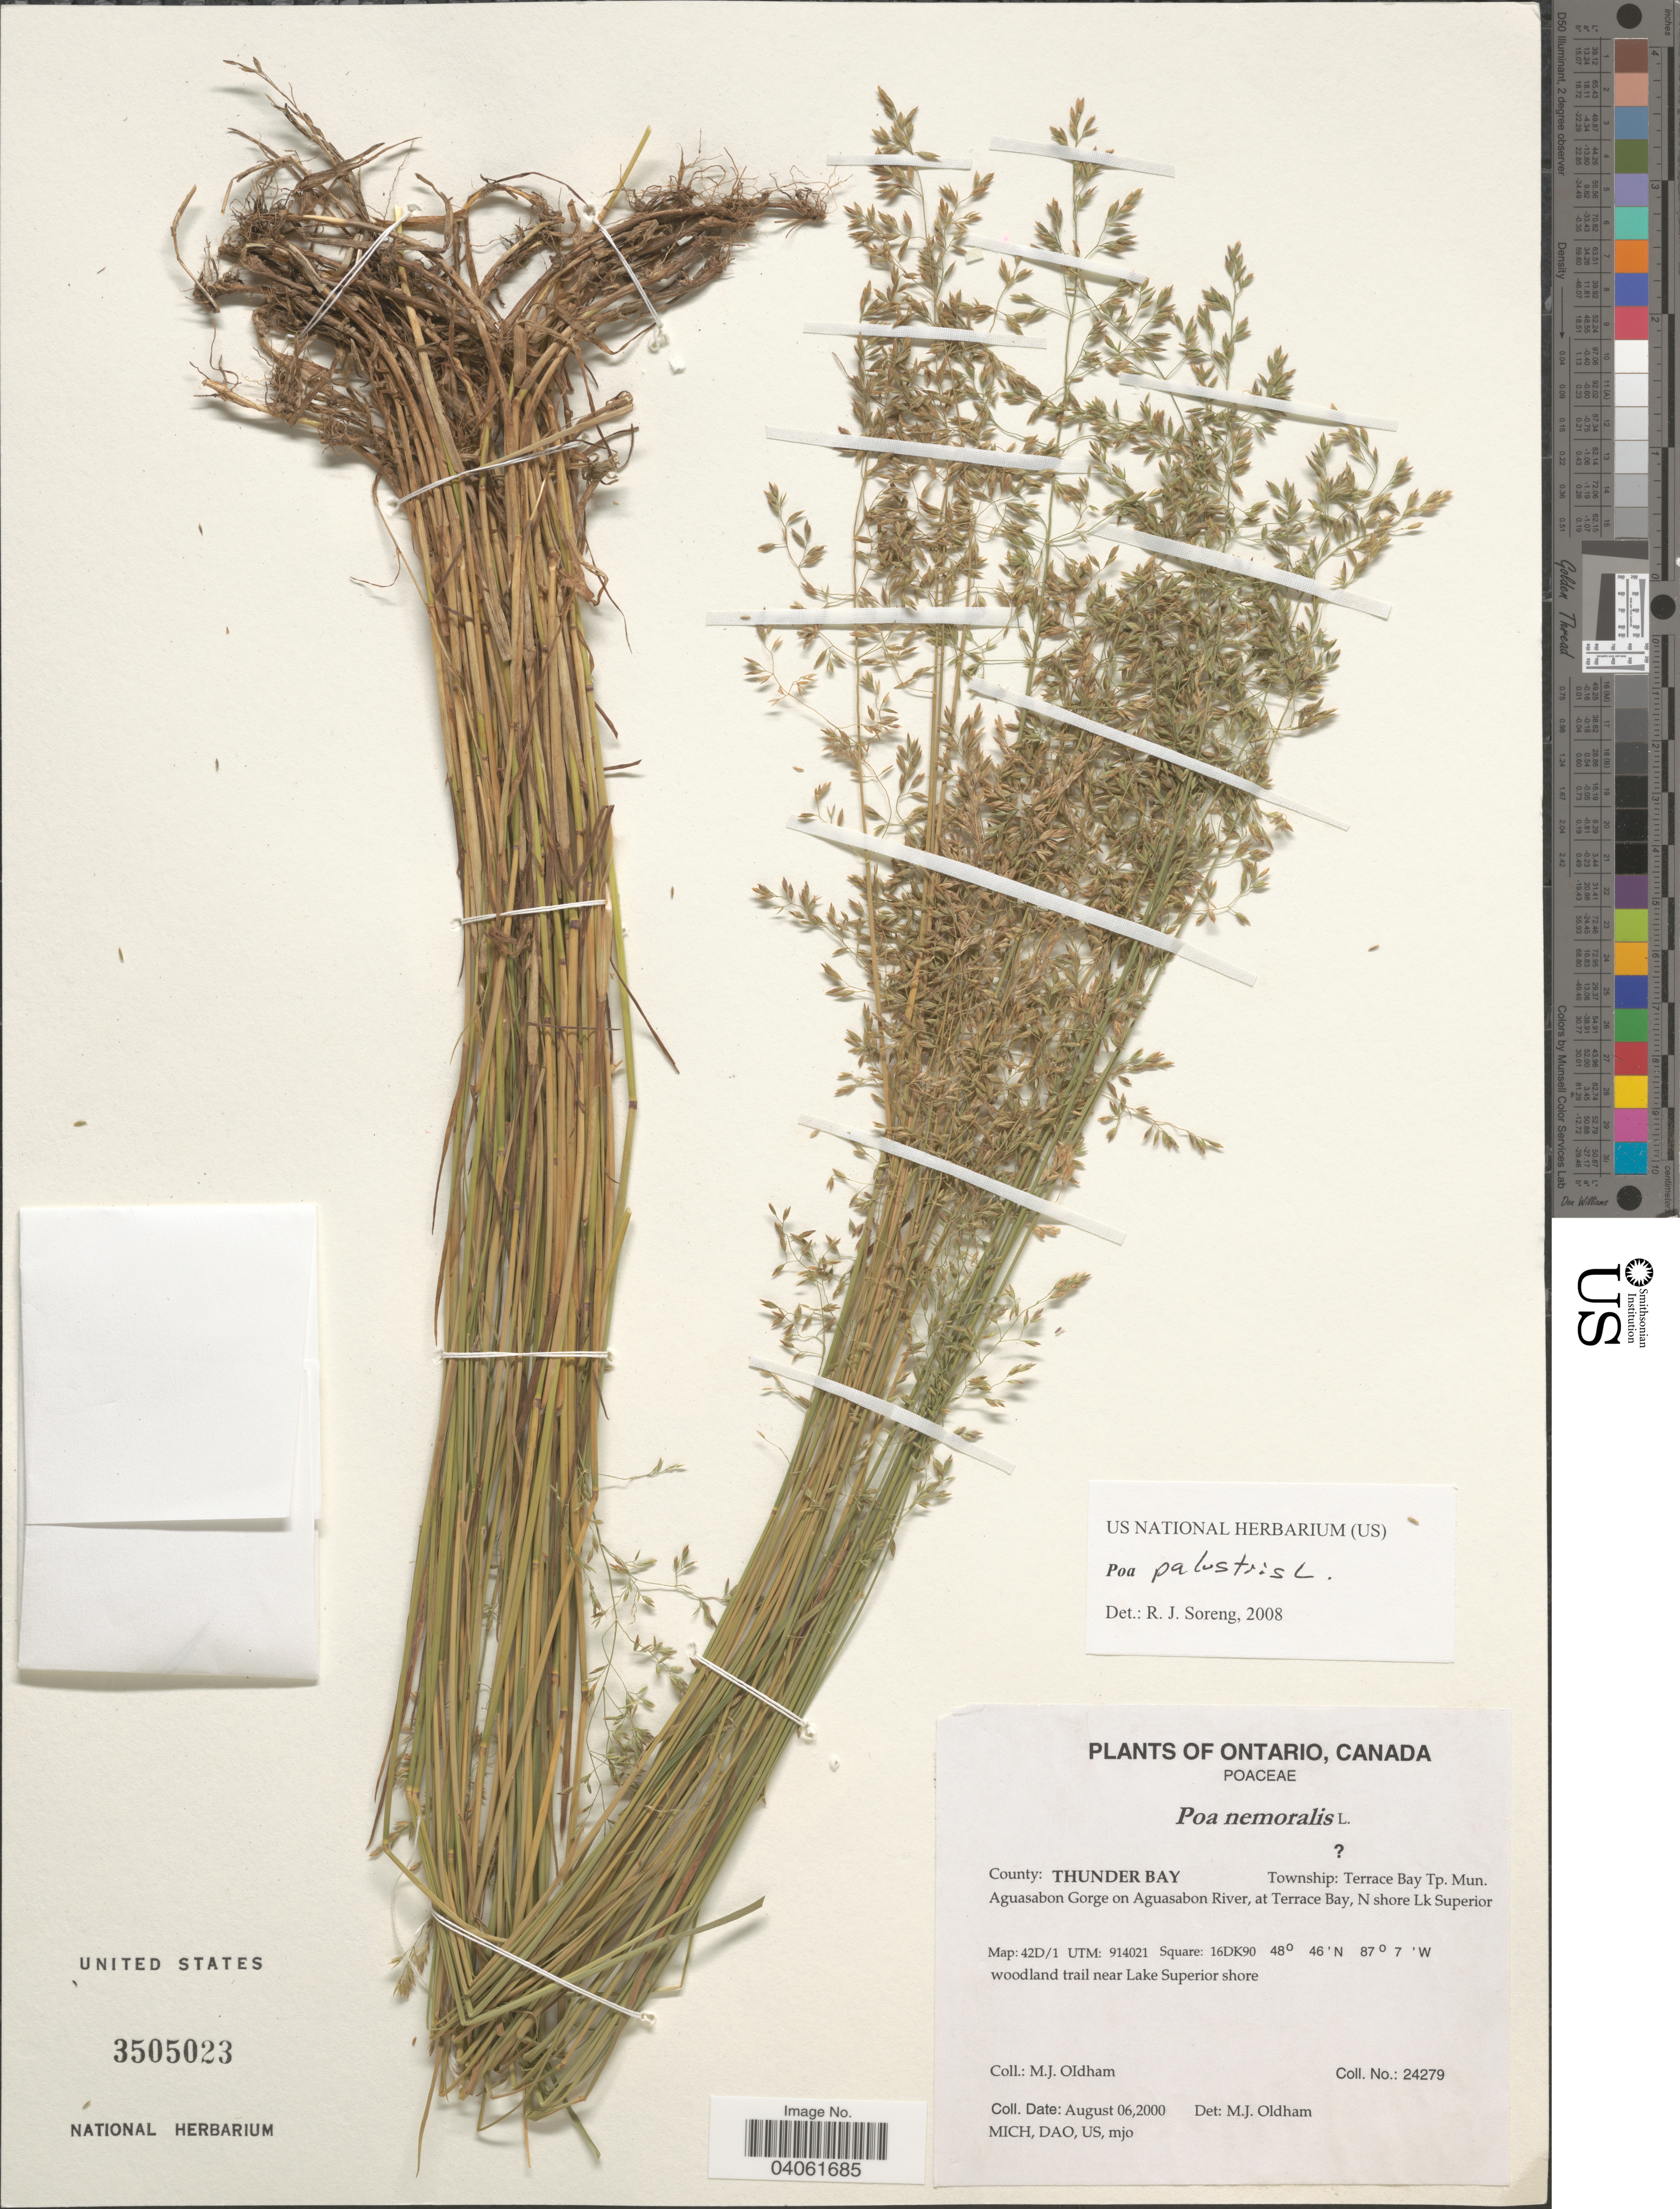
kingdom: Plantae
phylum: Tracheophyta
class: Liliopsida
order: Poales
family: Poaceae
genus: Poa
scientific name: Poa palustris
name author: L.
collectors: M. Oldham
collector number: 24279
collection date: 2000-08-06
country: Canada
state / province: Ontario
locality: County: Thunder Bay. Township: Terrace Bay Tp. Mun. Aguasabon Gorge on Aguasabon River, at Terrace Bay, N shore Lk Superior. Map: 42D/1 UTM: 914021 Square: 16DK90. Near Lake Superior shore.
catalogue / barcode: US 3505023